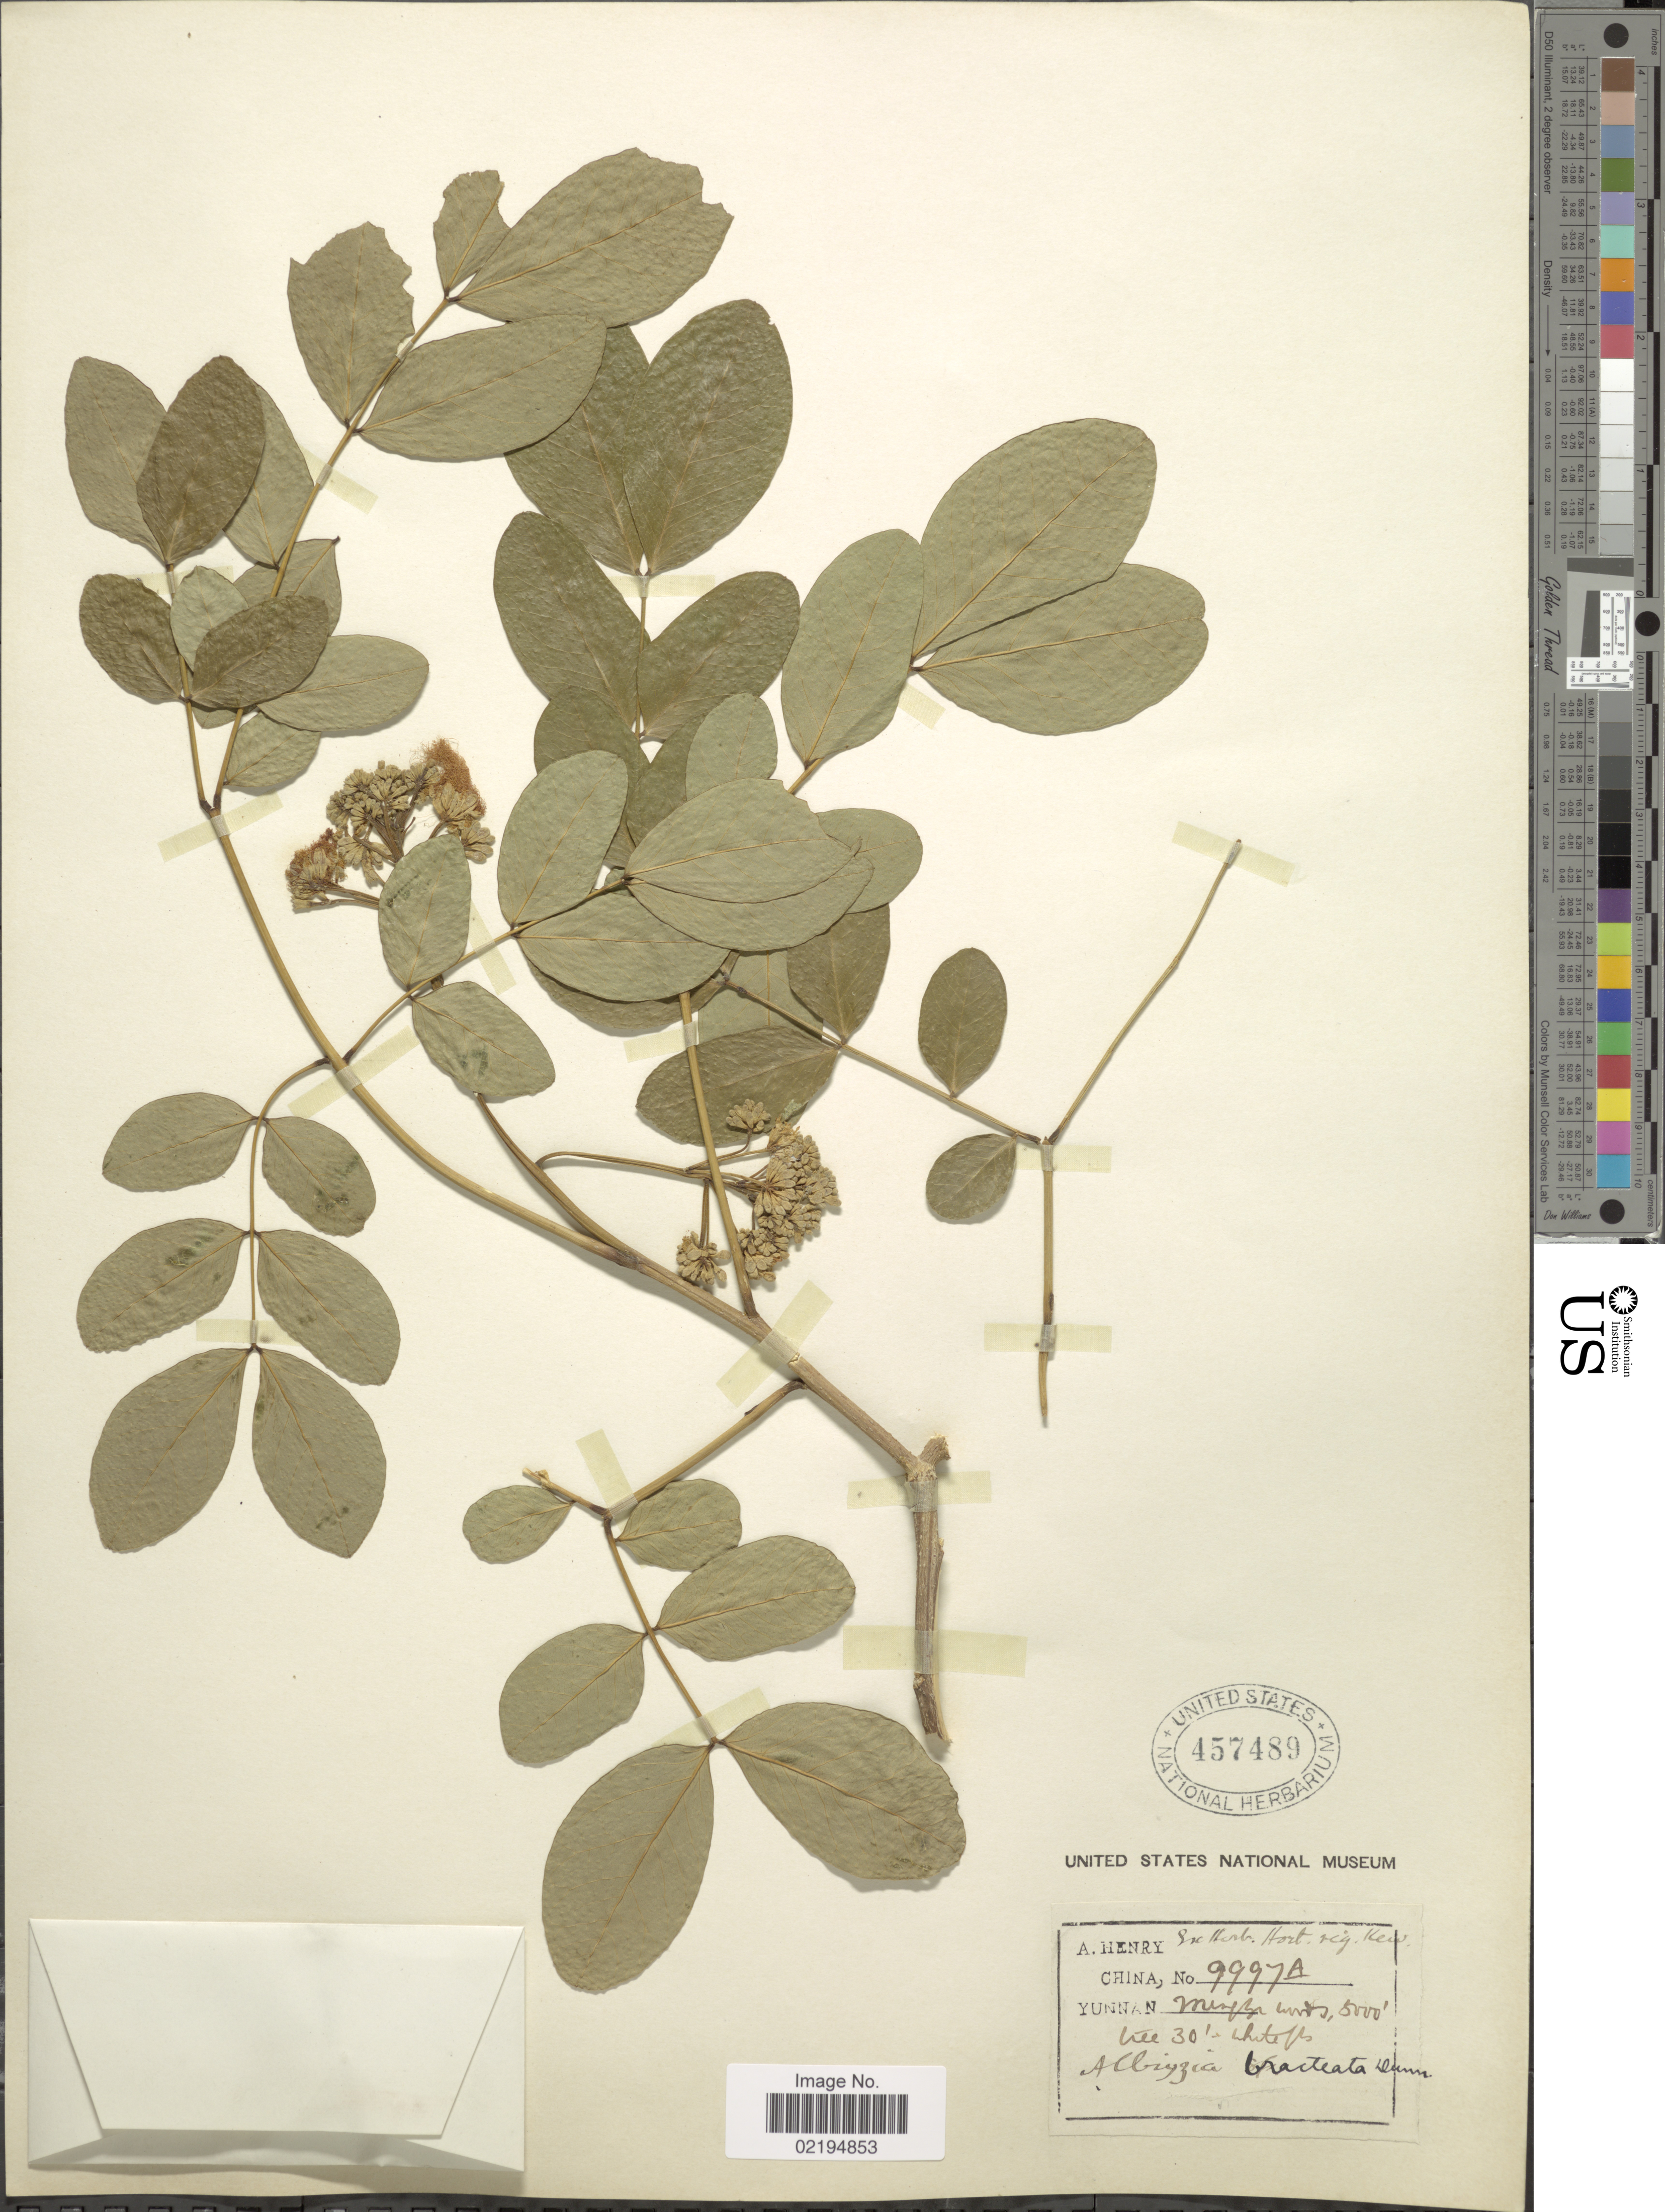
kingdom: Plantae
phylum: Tracheophyta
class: Magnoliopsida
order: Fabales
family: Fabaceae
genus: Albizia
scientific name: Albizia bracteata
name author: Dunn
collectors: A. Henry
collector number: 9997 A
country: China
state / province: Yunnan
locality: Mengtze.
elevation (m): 1524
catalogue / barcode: US 457489